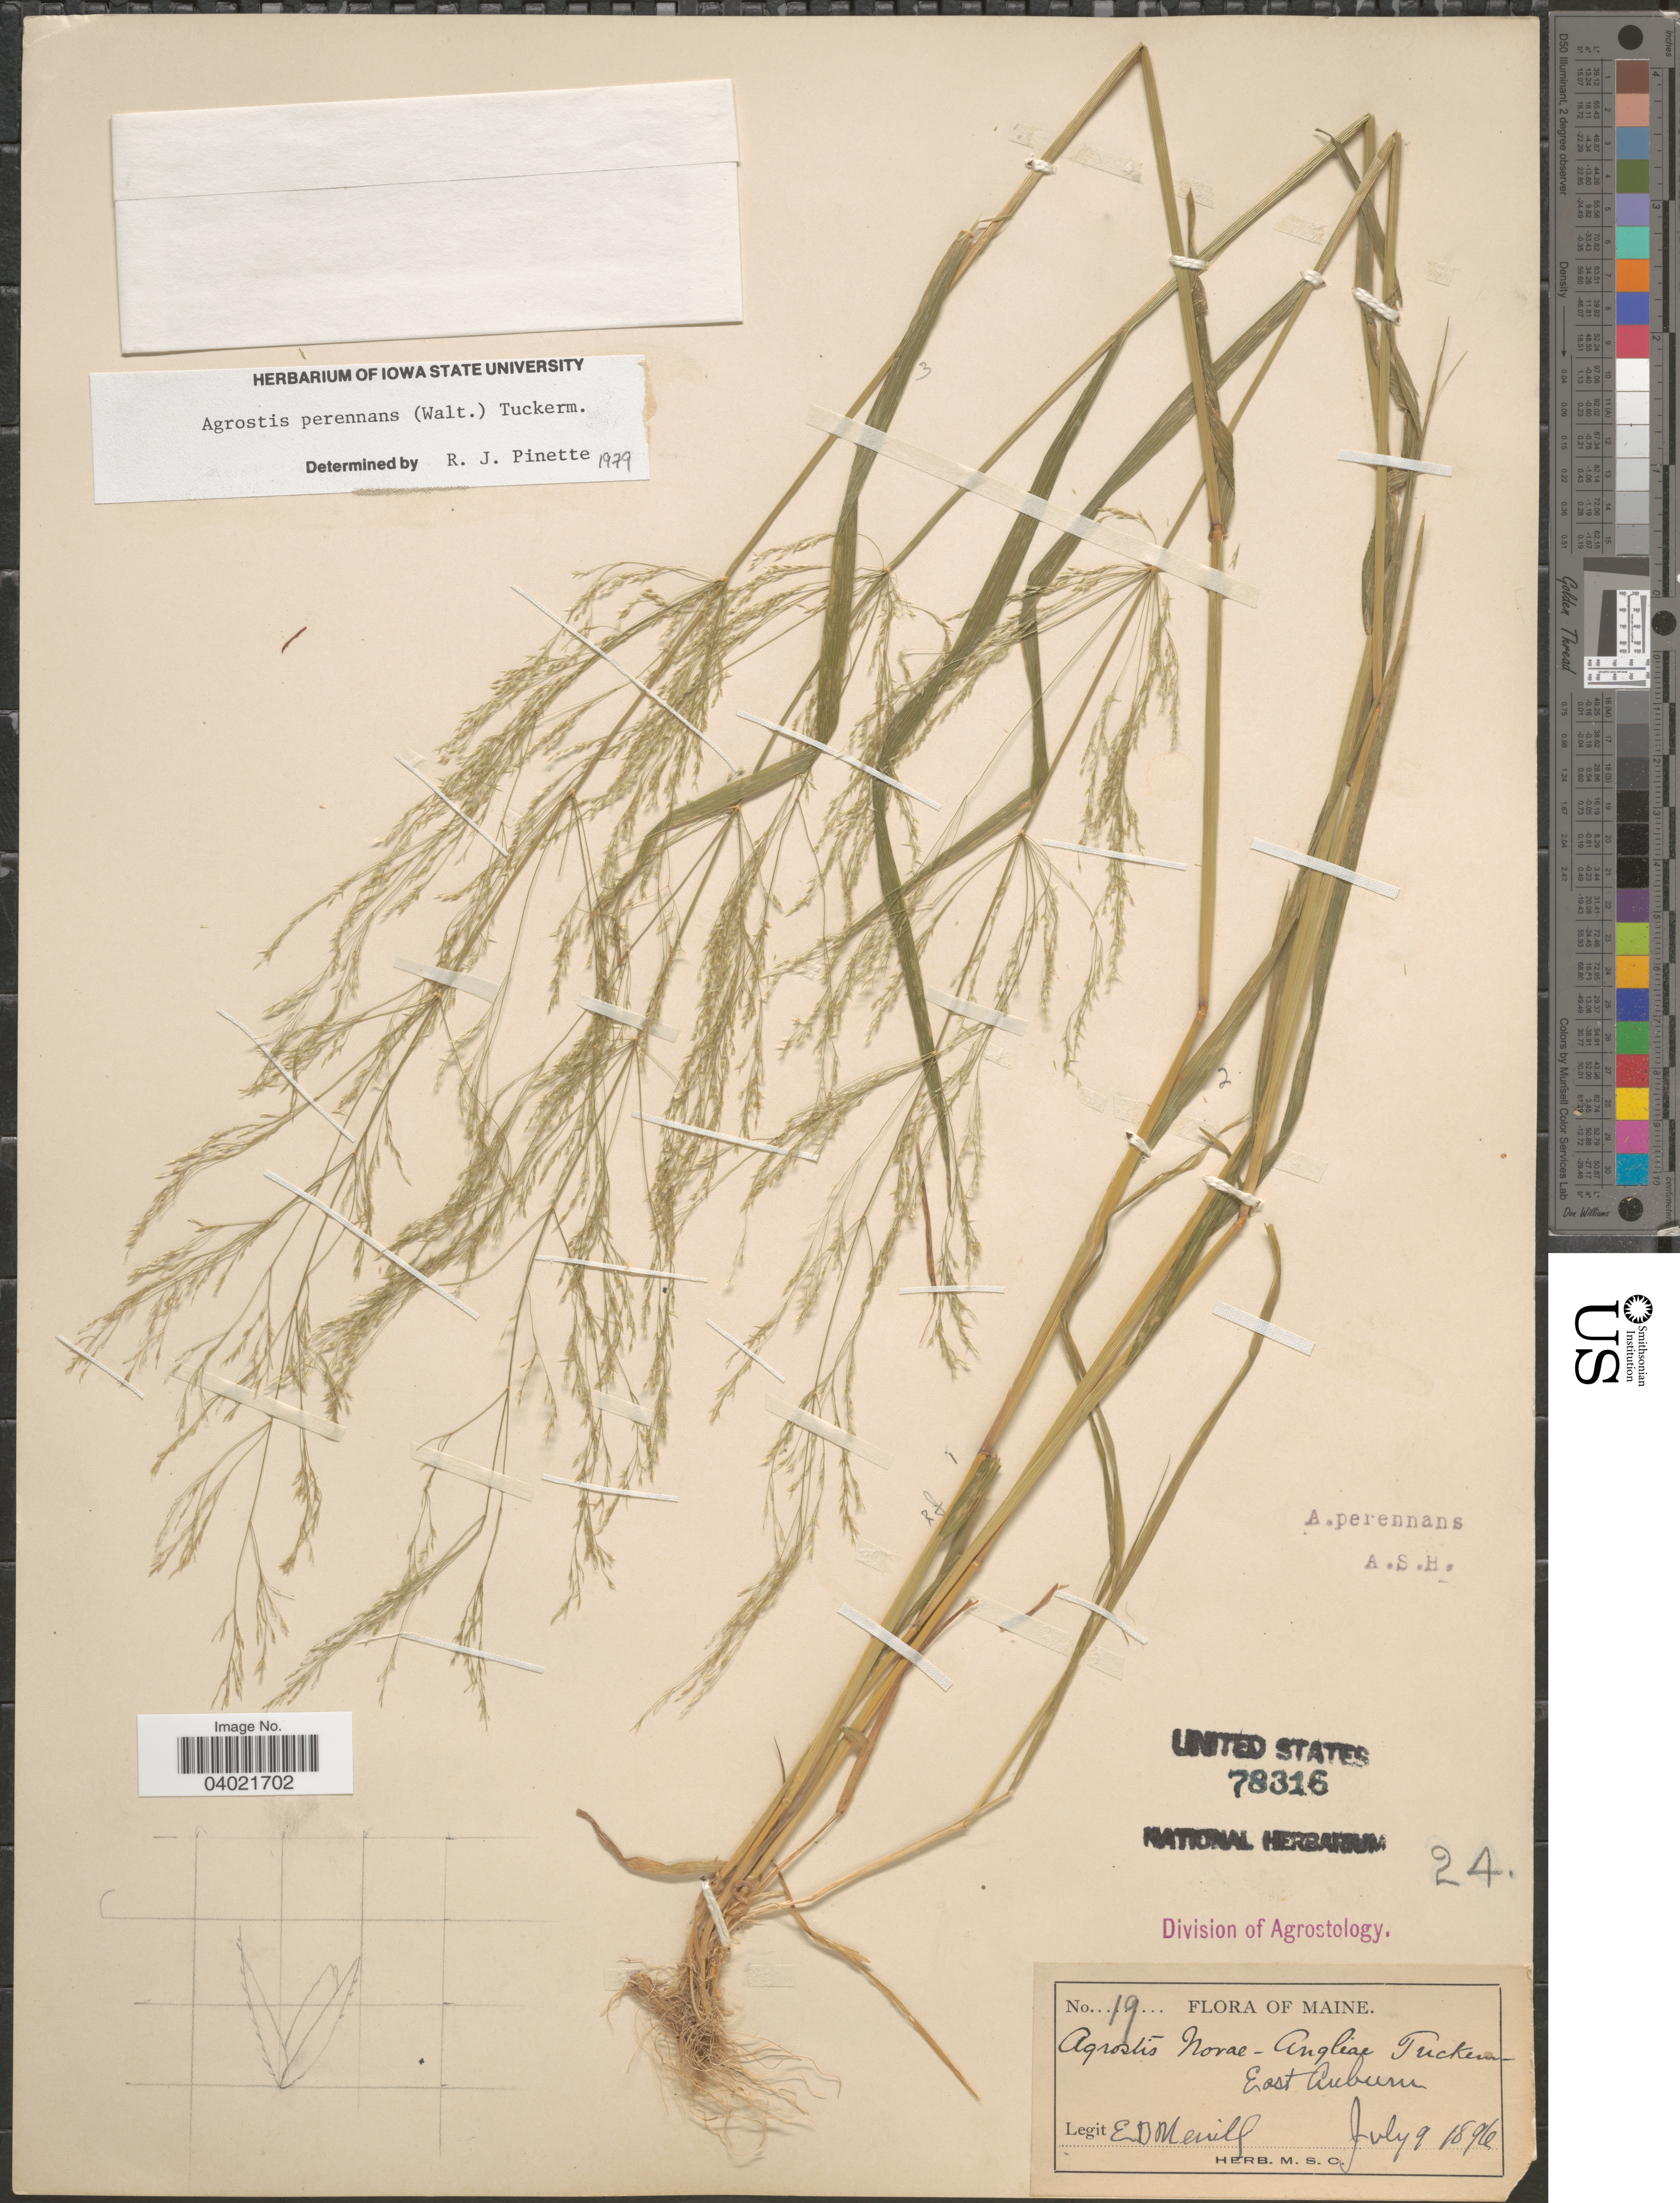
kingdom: Plantae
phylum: Tracheophyta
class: Liliopsida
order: Poales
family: Poaceae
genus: Agrostis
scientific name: Agrostis perennans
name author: (Walter) Tuck.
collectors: E. D. Merrill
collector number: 19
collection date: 1896-07-09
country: United States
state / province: Maine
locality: East Auburn.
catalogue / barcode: US 78316